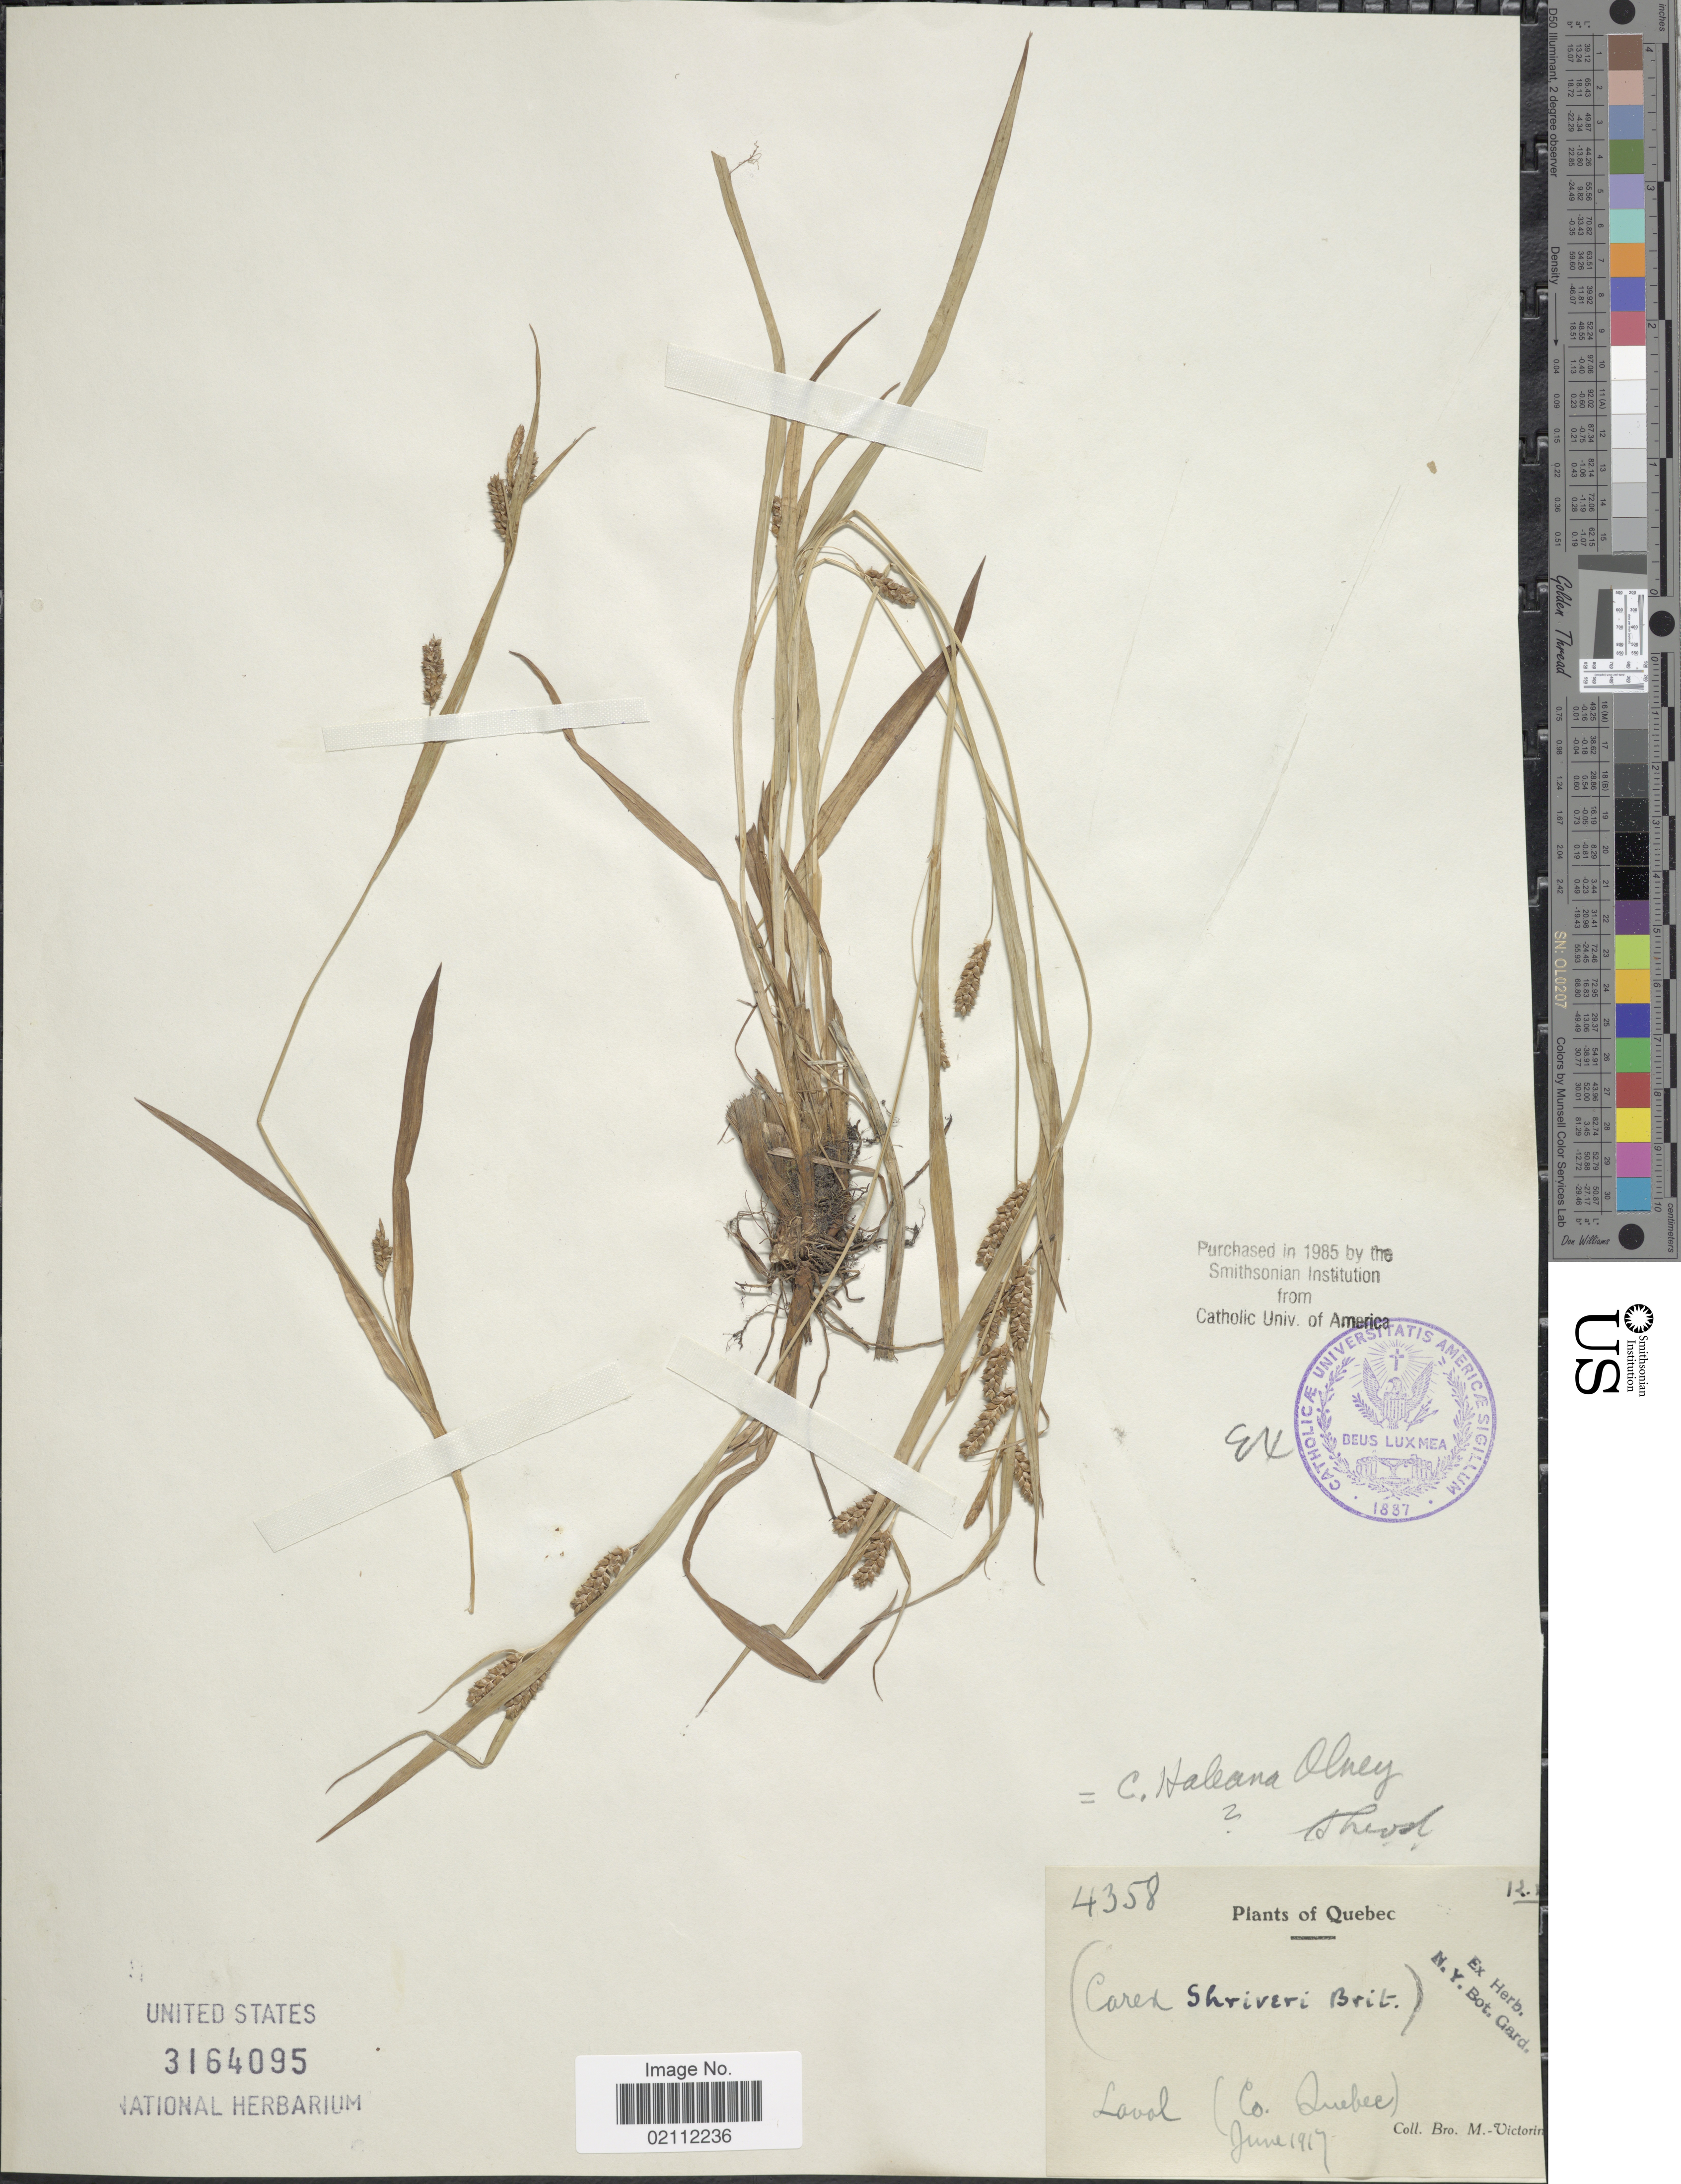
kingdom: Plantae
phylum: Tracheophyta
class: Liliopsida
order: Poales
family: Cyperaceae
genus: Carex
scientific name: Carex granularis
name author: Muhl. ex Willd.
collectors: Fr. Marie-Victorin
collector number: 4358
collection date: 1917-06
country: Canada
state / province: Quebec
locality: Laval (Co. Quebec)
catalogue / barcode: US 3164095